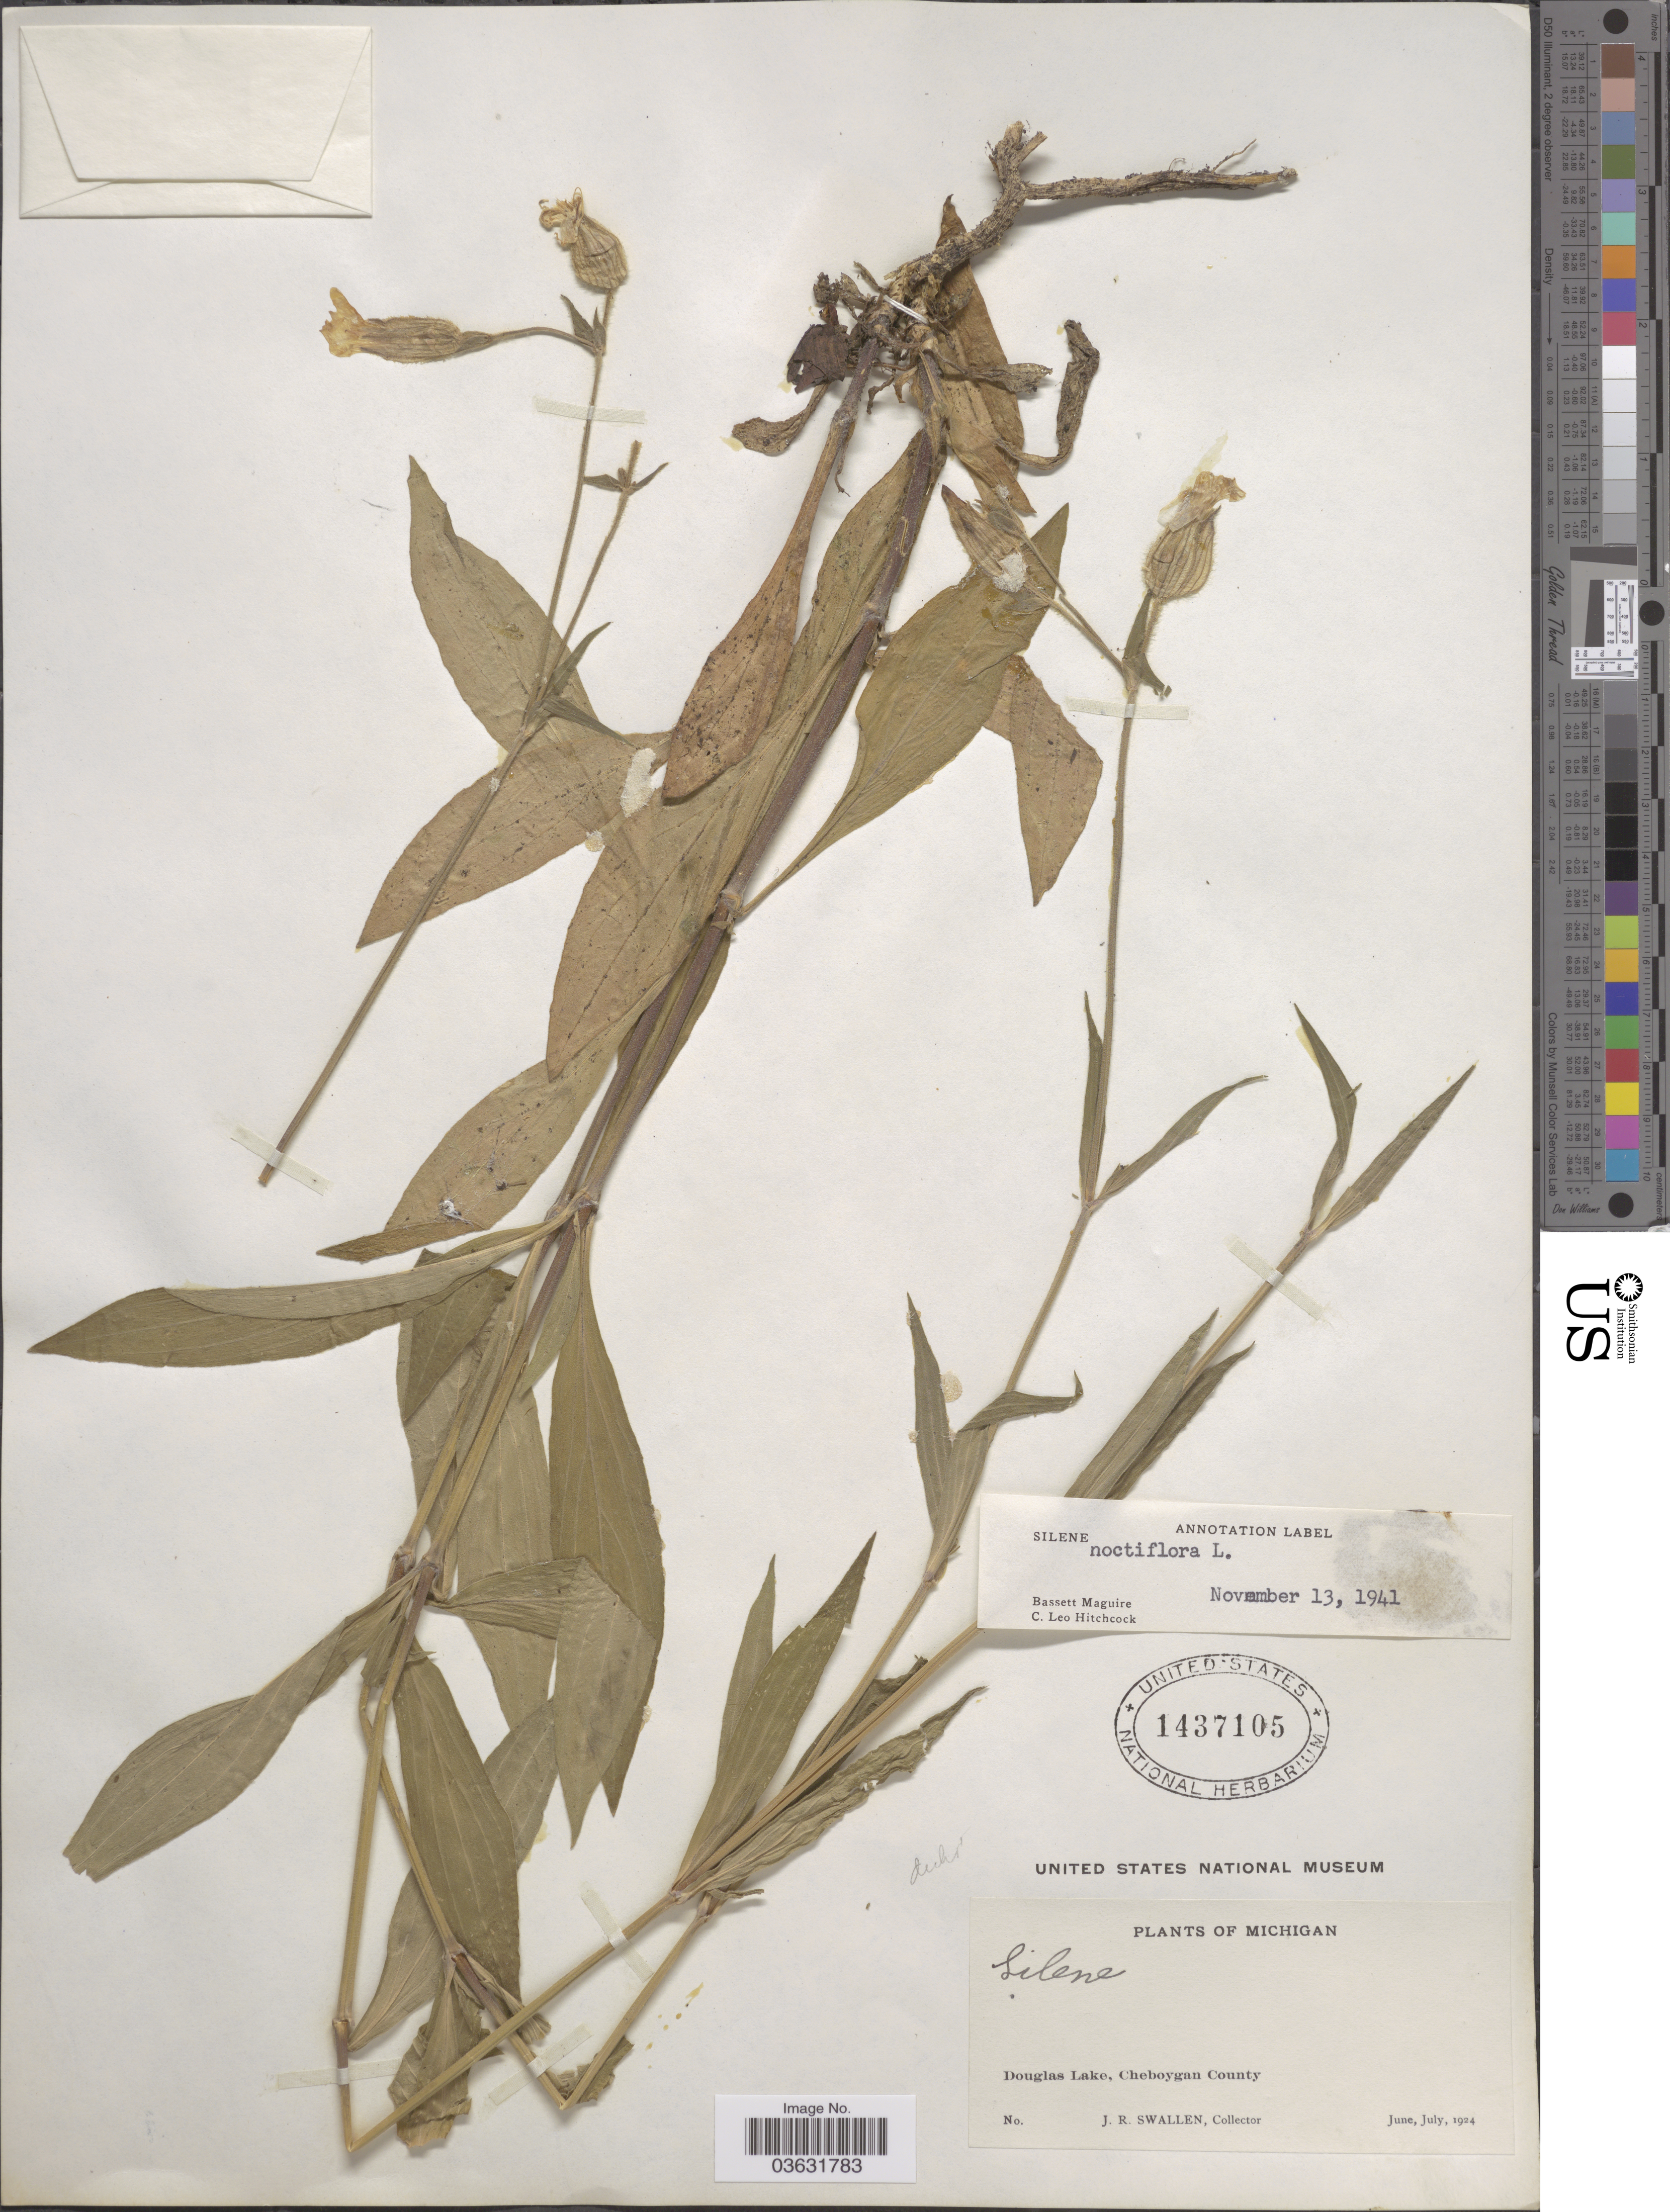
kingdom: Plantae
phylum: Tracheophyta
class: Magnoliopsida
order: Caryophyllales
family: Caryophyllaceae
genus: Silene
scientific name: Silene noctiflora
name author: L.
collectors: J. R. Swallen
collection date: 1924-06/1924-07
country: United States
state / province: Michigan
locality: Douglas Lake, Cheboygan County.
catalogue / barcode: US 1437105